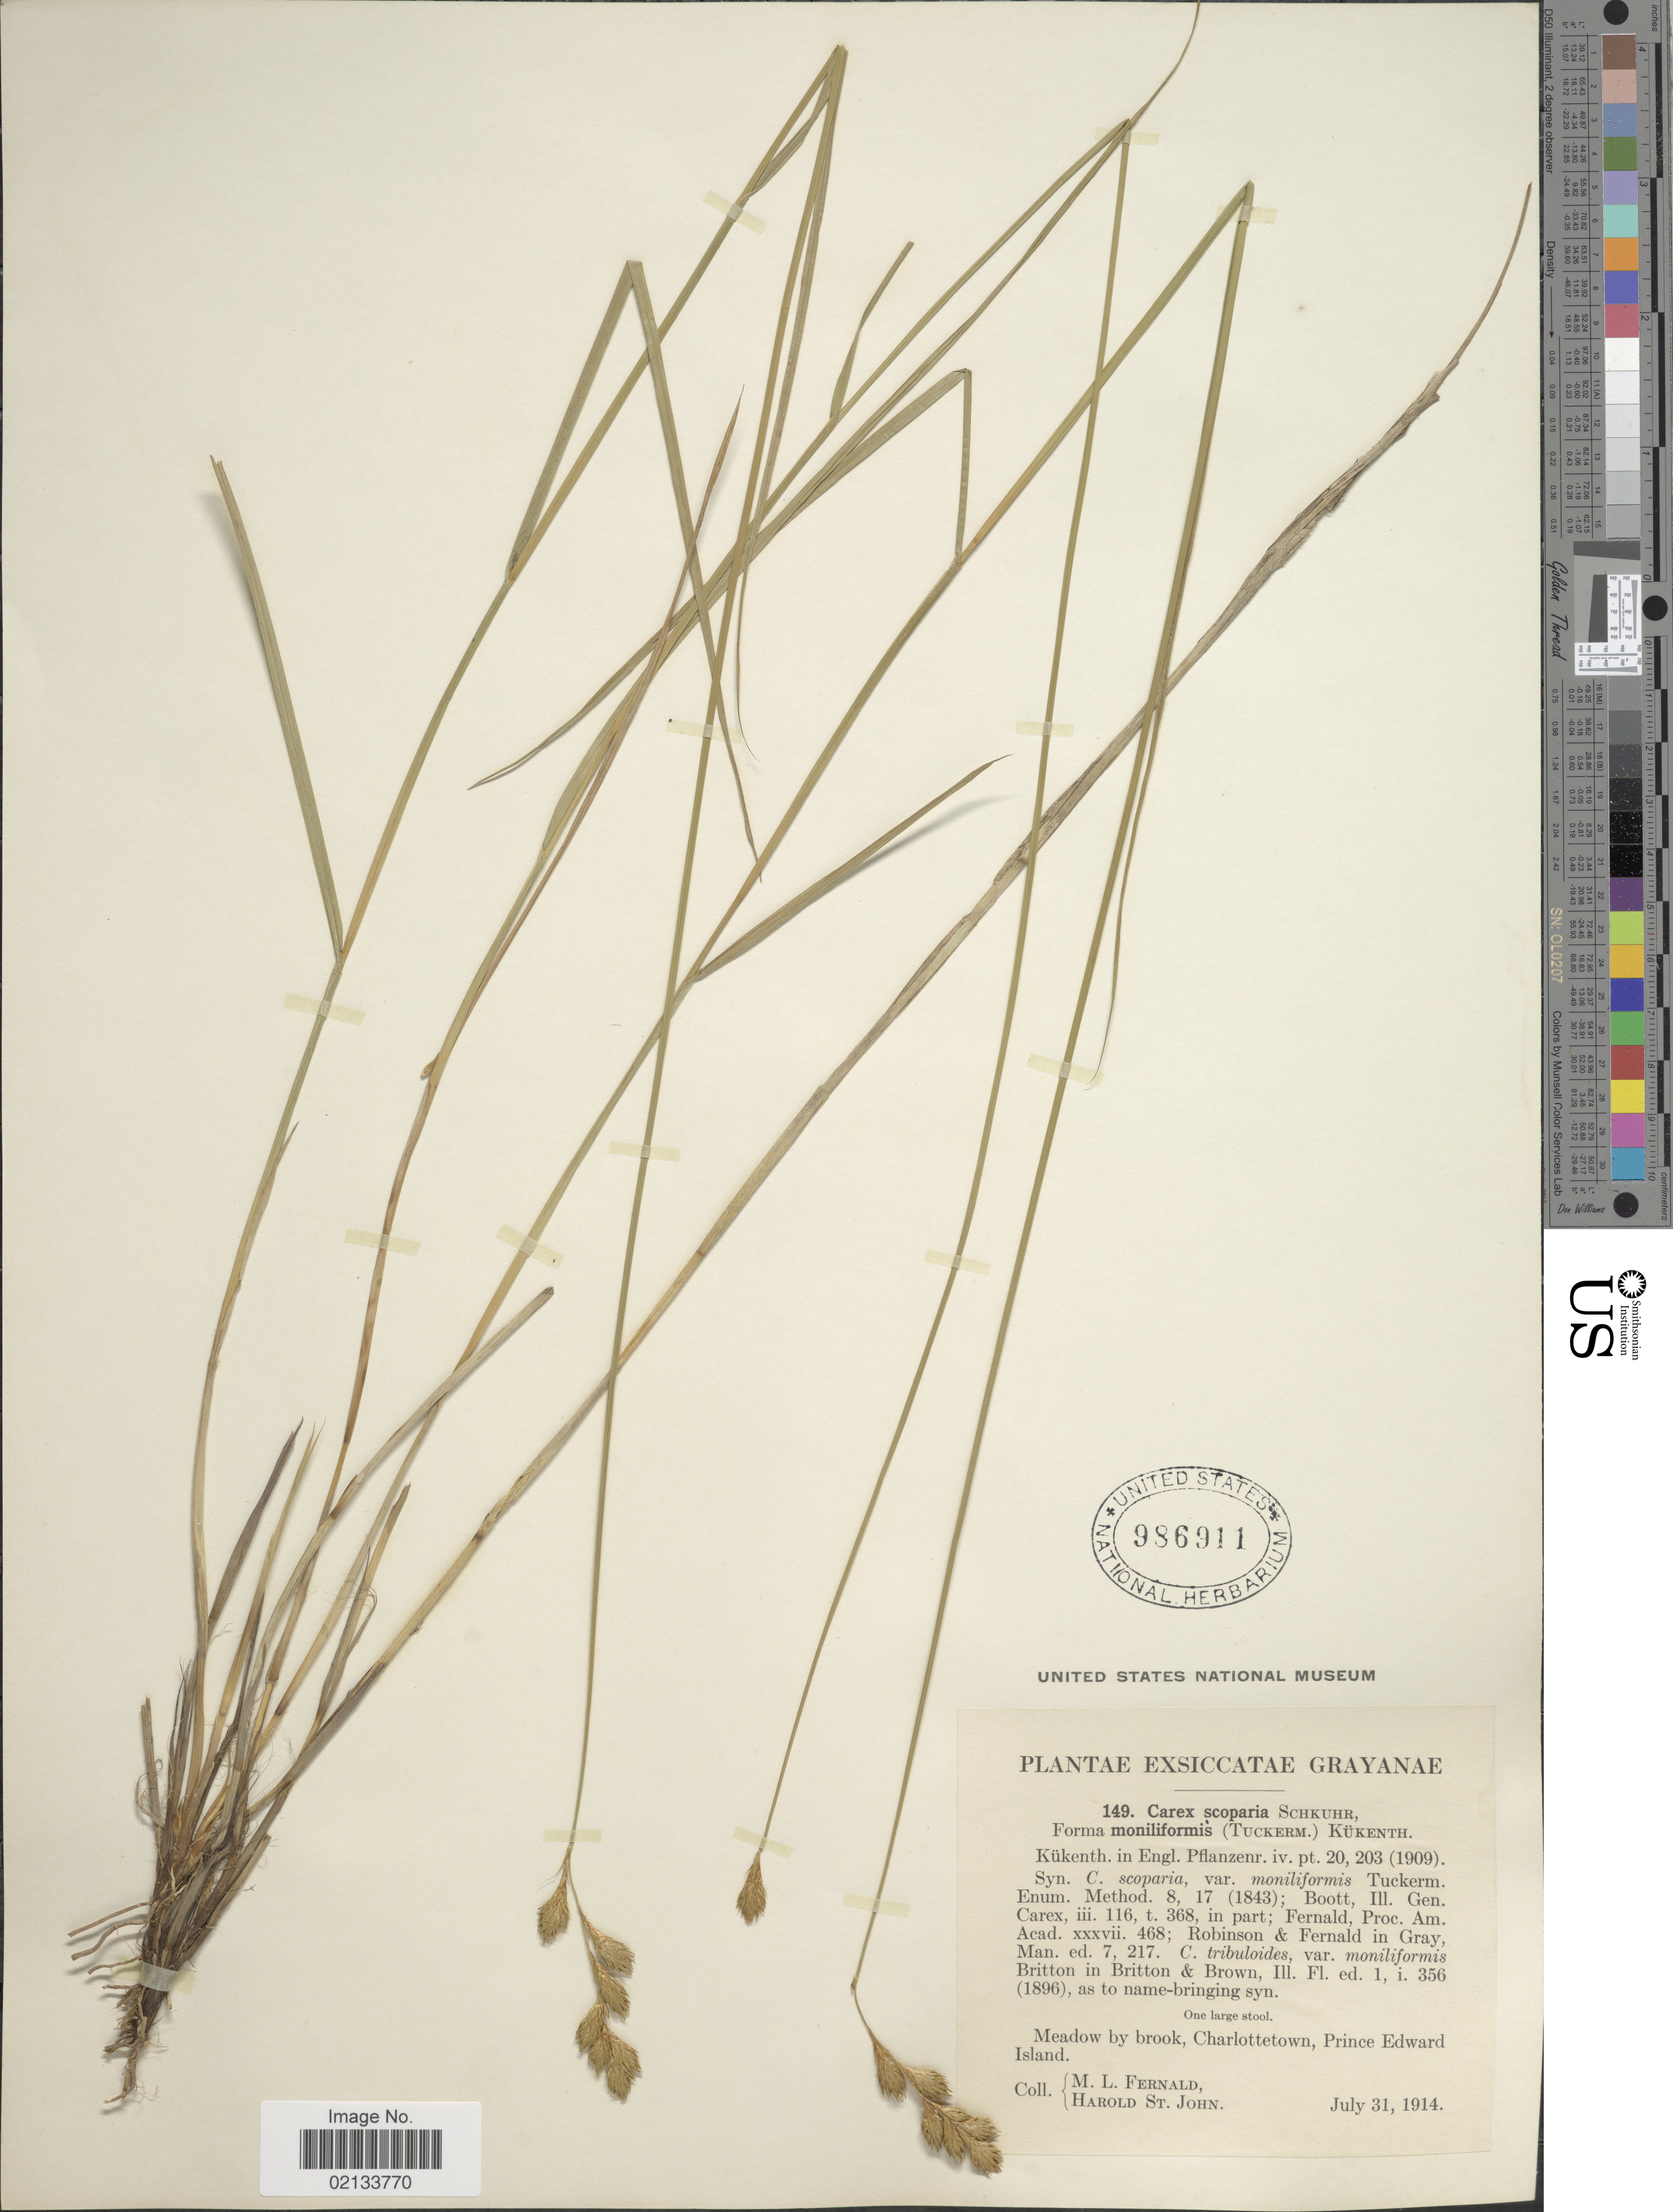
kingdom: Plantae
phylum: Tracheophyta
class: Liliopsida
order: Poales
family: Cyperaceae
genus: Carex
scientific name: Carex scoparia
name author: Schkuhr ex Willd.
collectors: M. L. Fernald & H. St. John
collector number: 149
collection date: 1914-07-31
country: Canada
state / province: Prince Edward Island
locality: Meadow by brook, Charlottetown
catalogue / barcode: US 986911